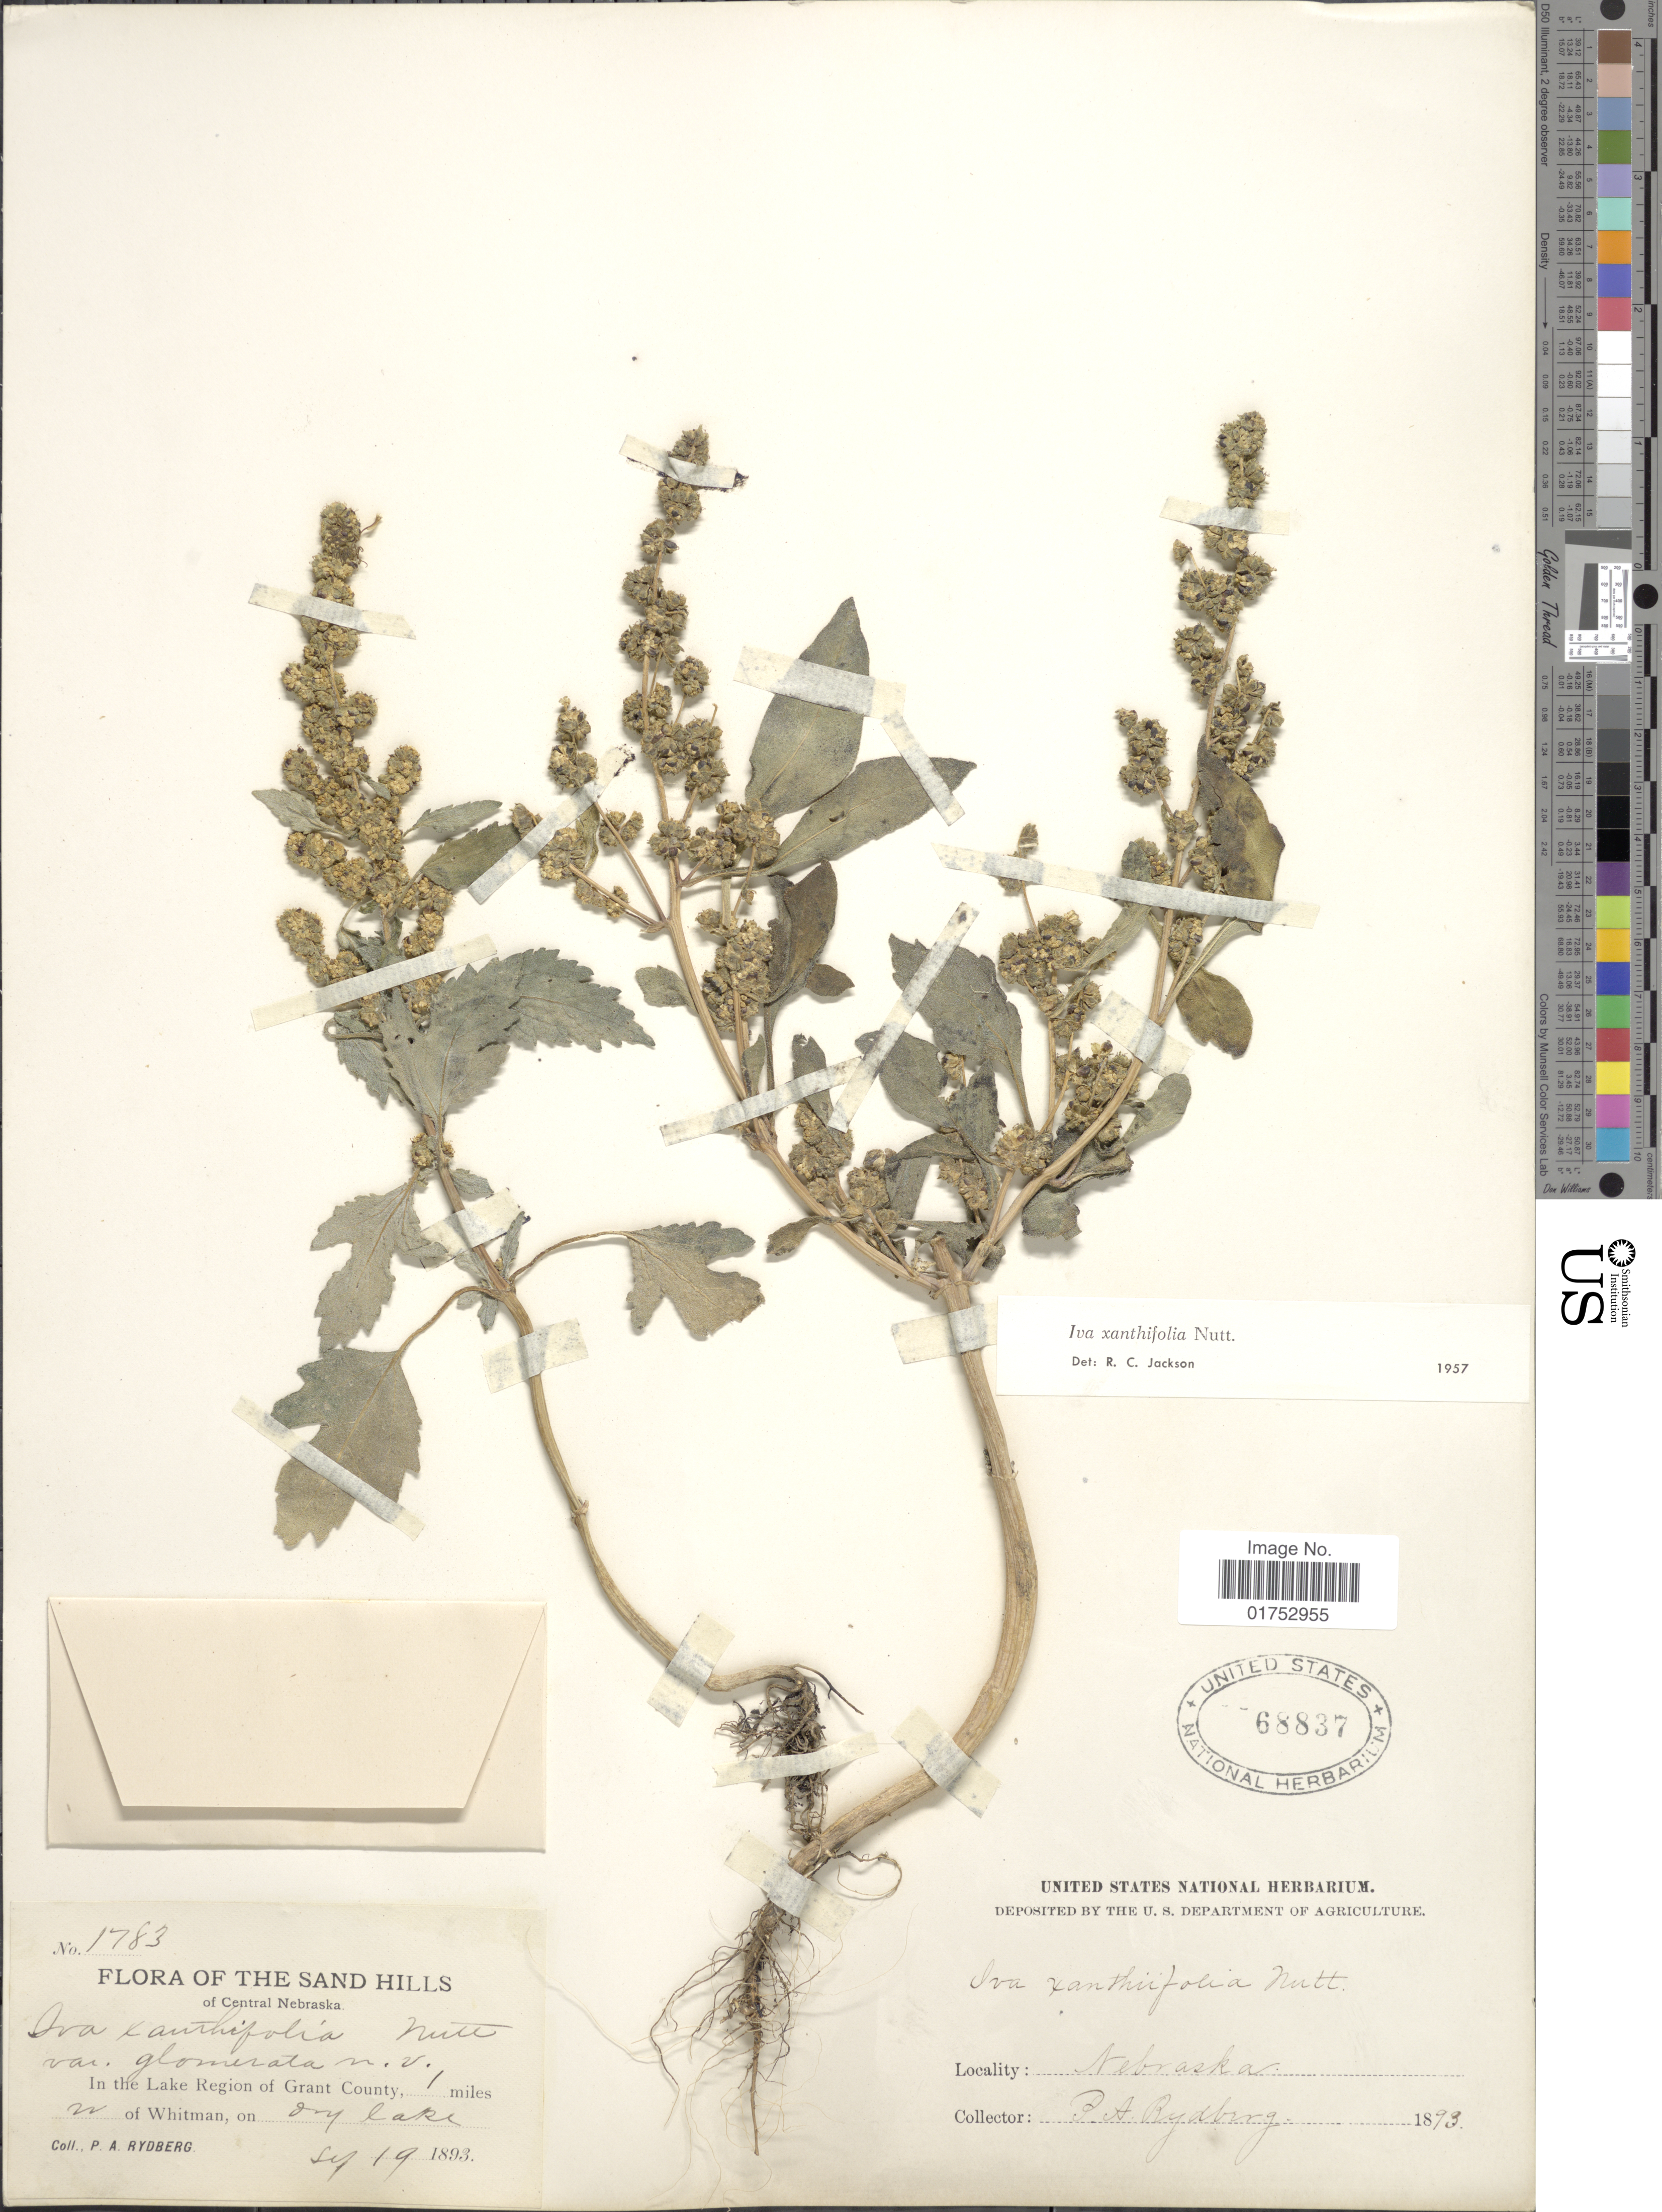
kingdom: Plantae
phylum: Tracheophyta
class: Magnoliopsida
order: Asterales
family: Asteraceae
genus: Iva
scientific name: Iva xanthifolia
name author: Nutt.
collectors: P. A. Rydberg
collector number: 1783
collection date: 1893-09-19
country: United States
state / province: Nebraska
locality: The Sand Hills of Central Nebraska, Lake Region of Grant County, 1 miles W of Whitman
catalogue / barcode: US 68837